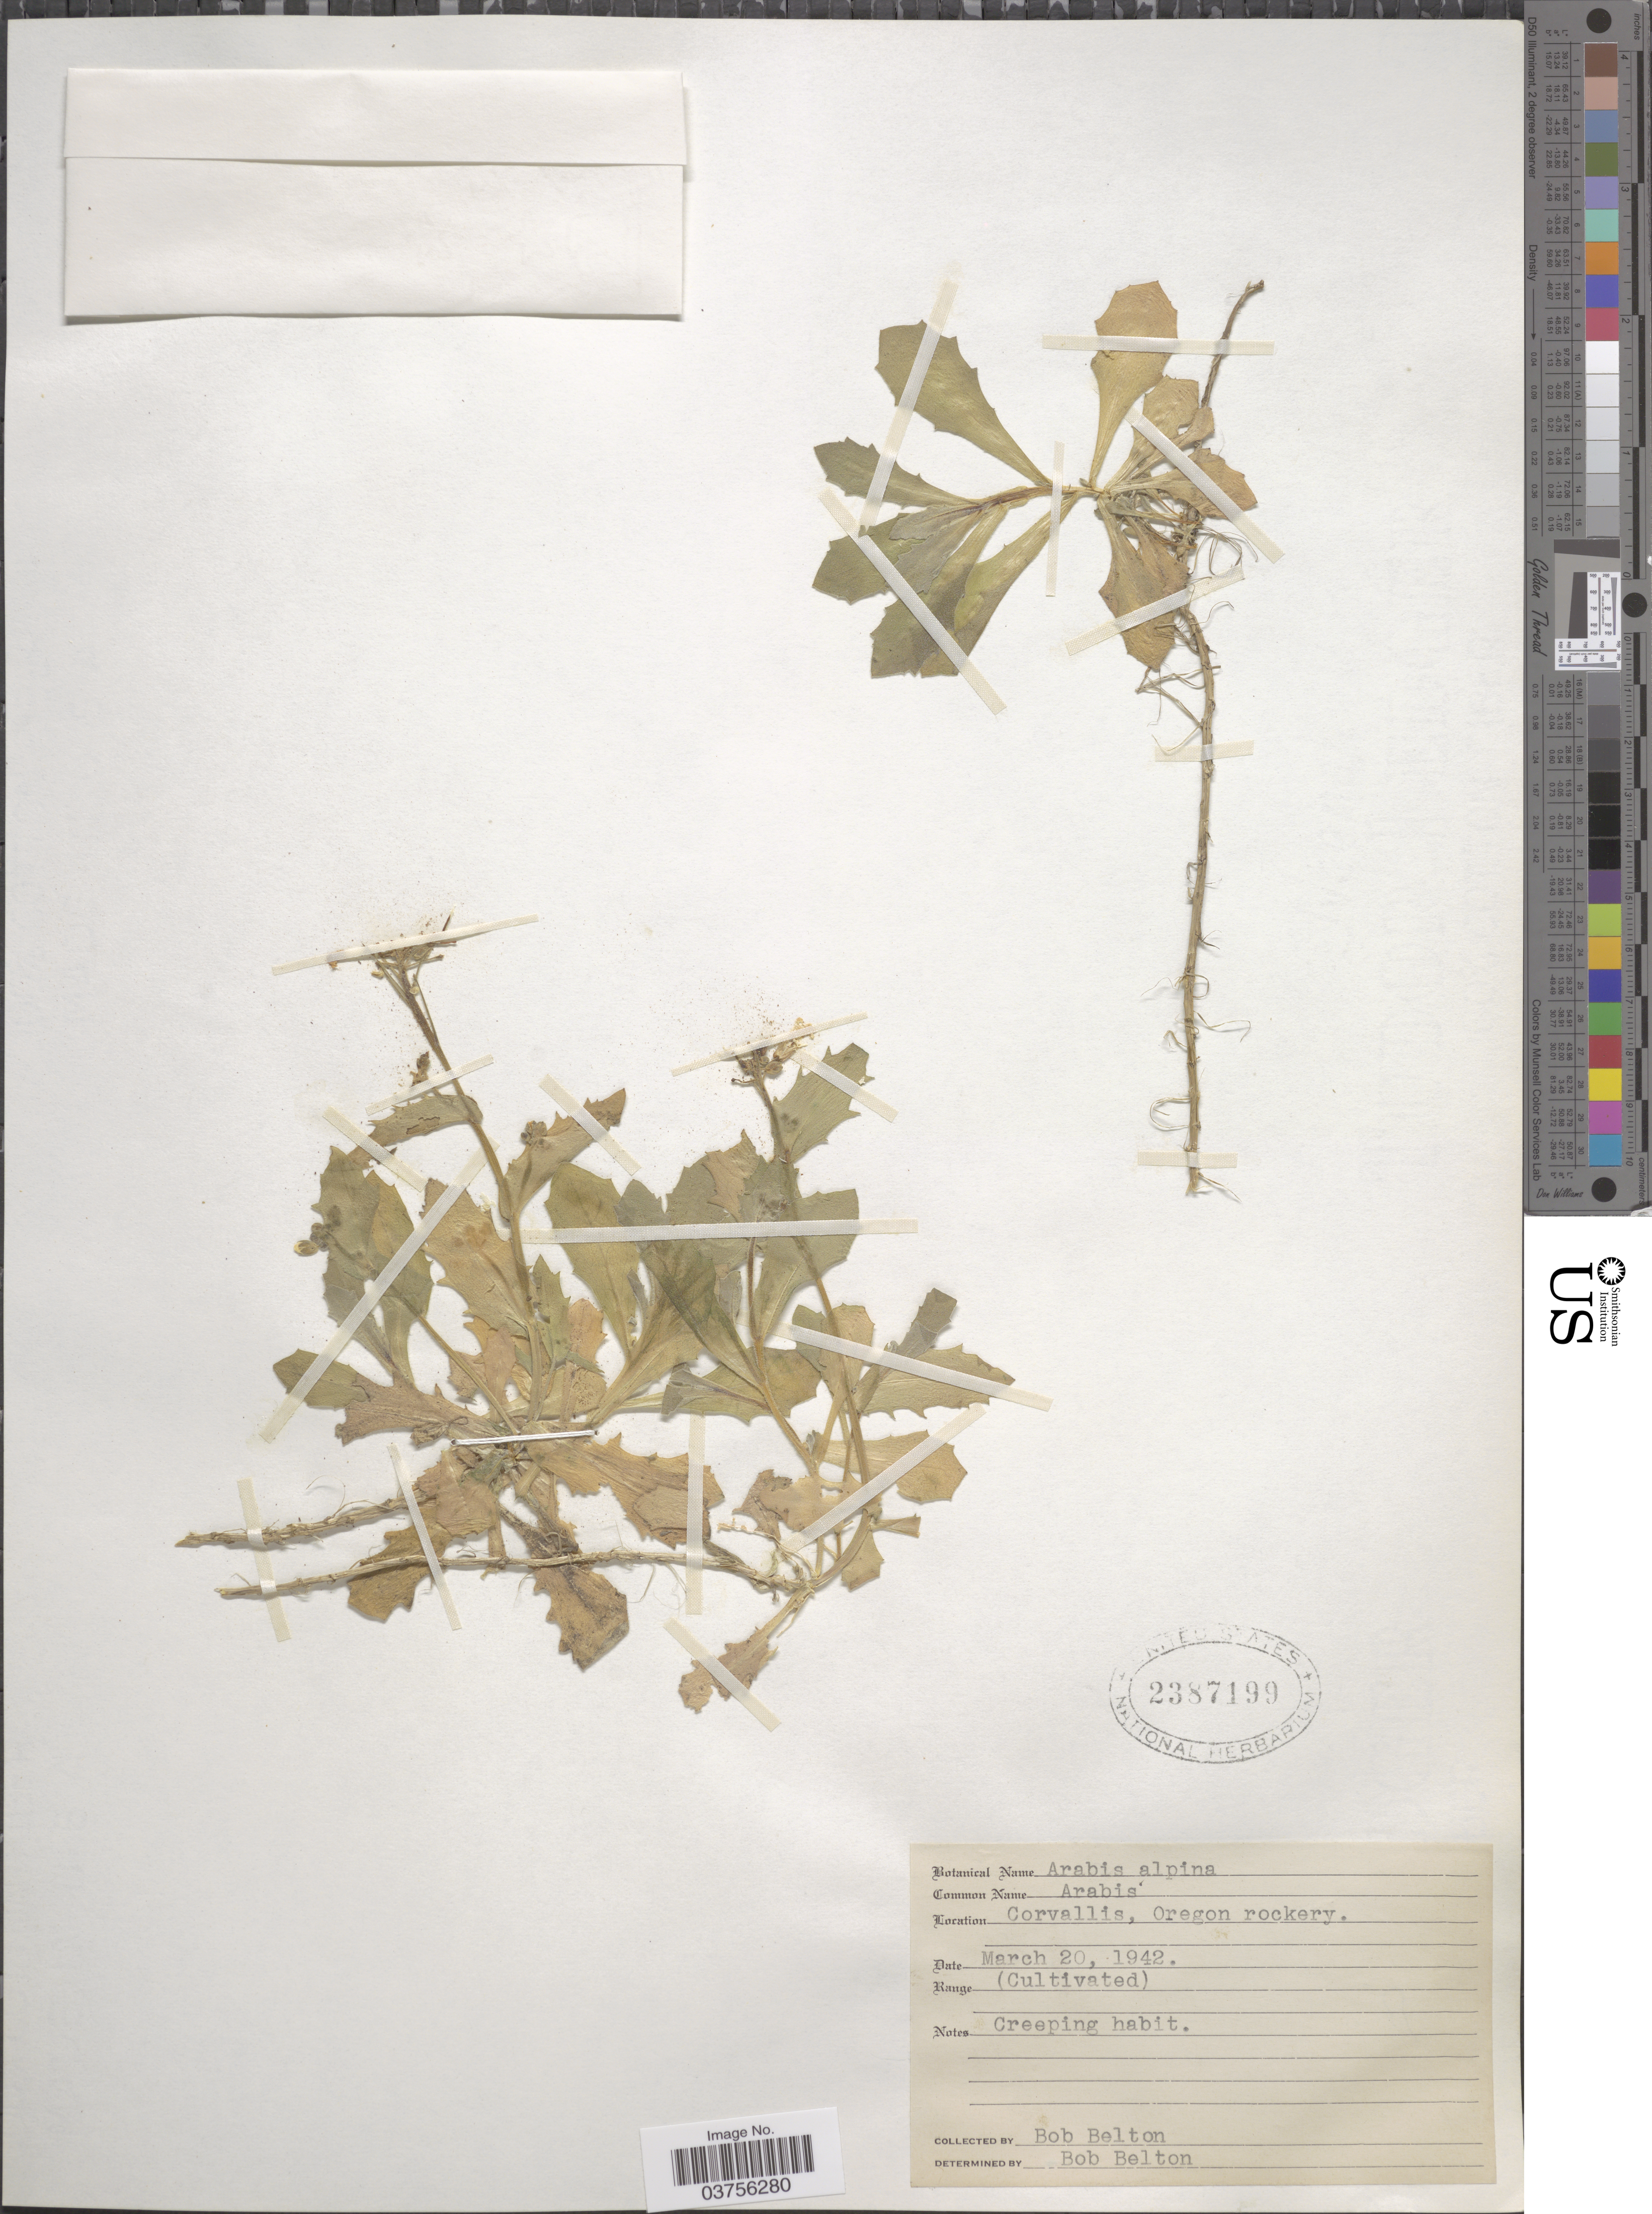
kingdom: Plantae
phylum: Tracheophyta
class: Magnoliopsida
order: Brassicales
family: Brassicaceae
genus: Arabis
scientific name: Arabis alpina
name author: L.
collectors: B. Belton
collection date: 1942-03-20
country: United States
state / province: Oregon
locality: Corvallis, Oregon rockery.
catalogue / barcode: US 2387199